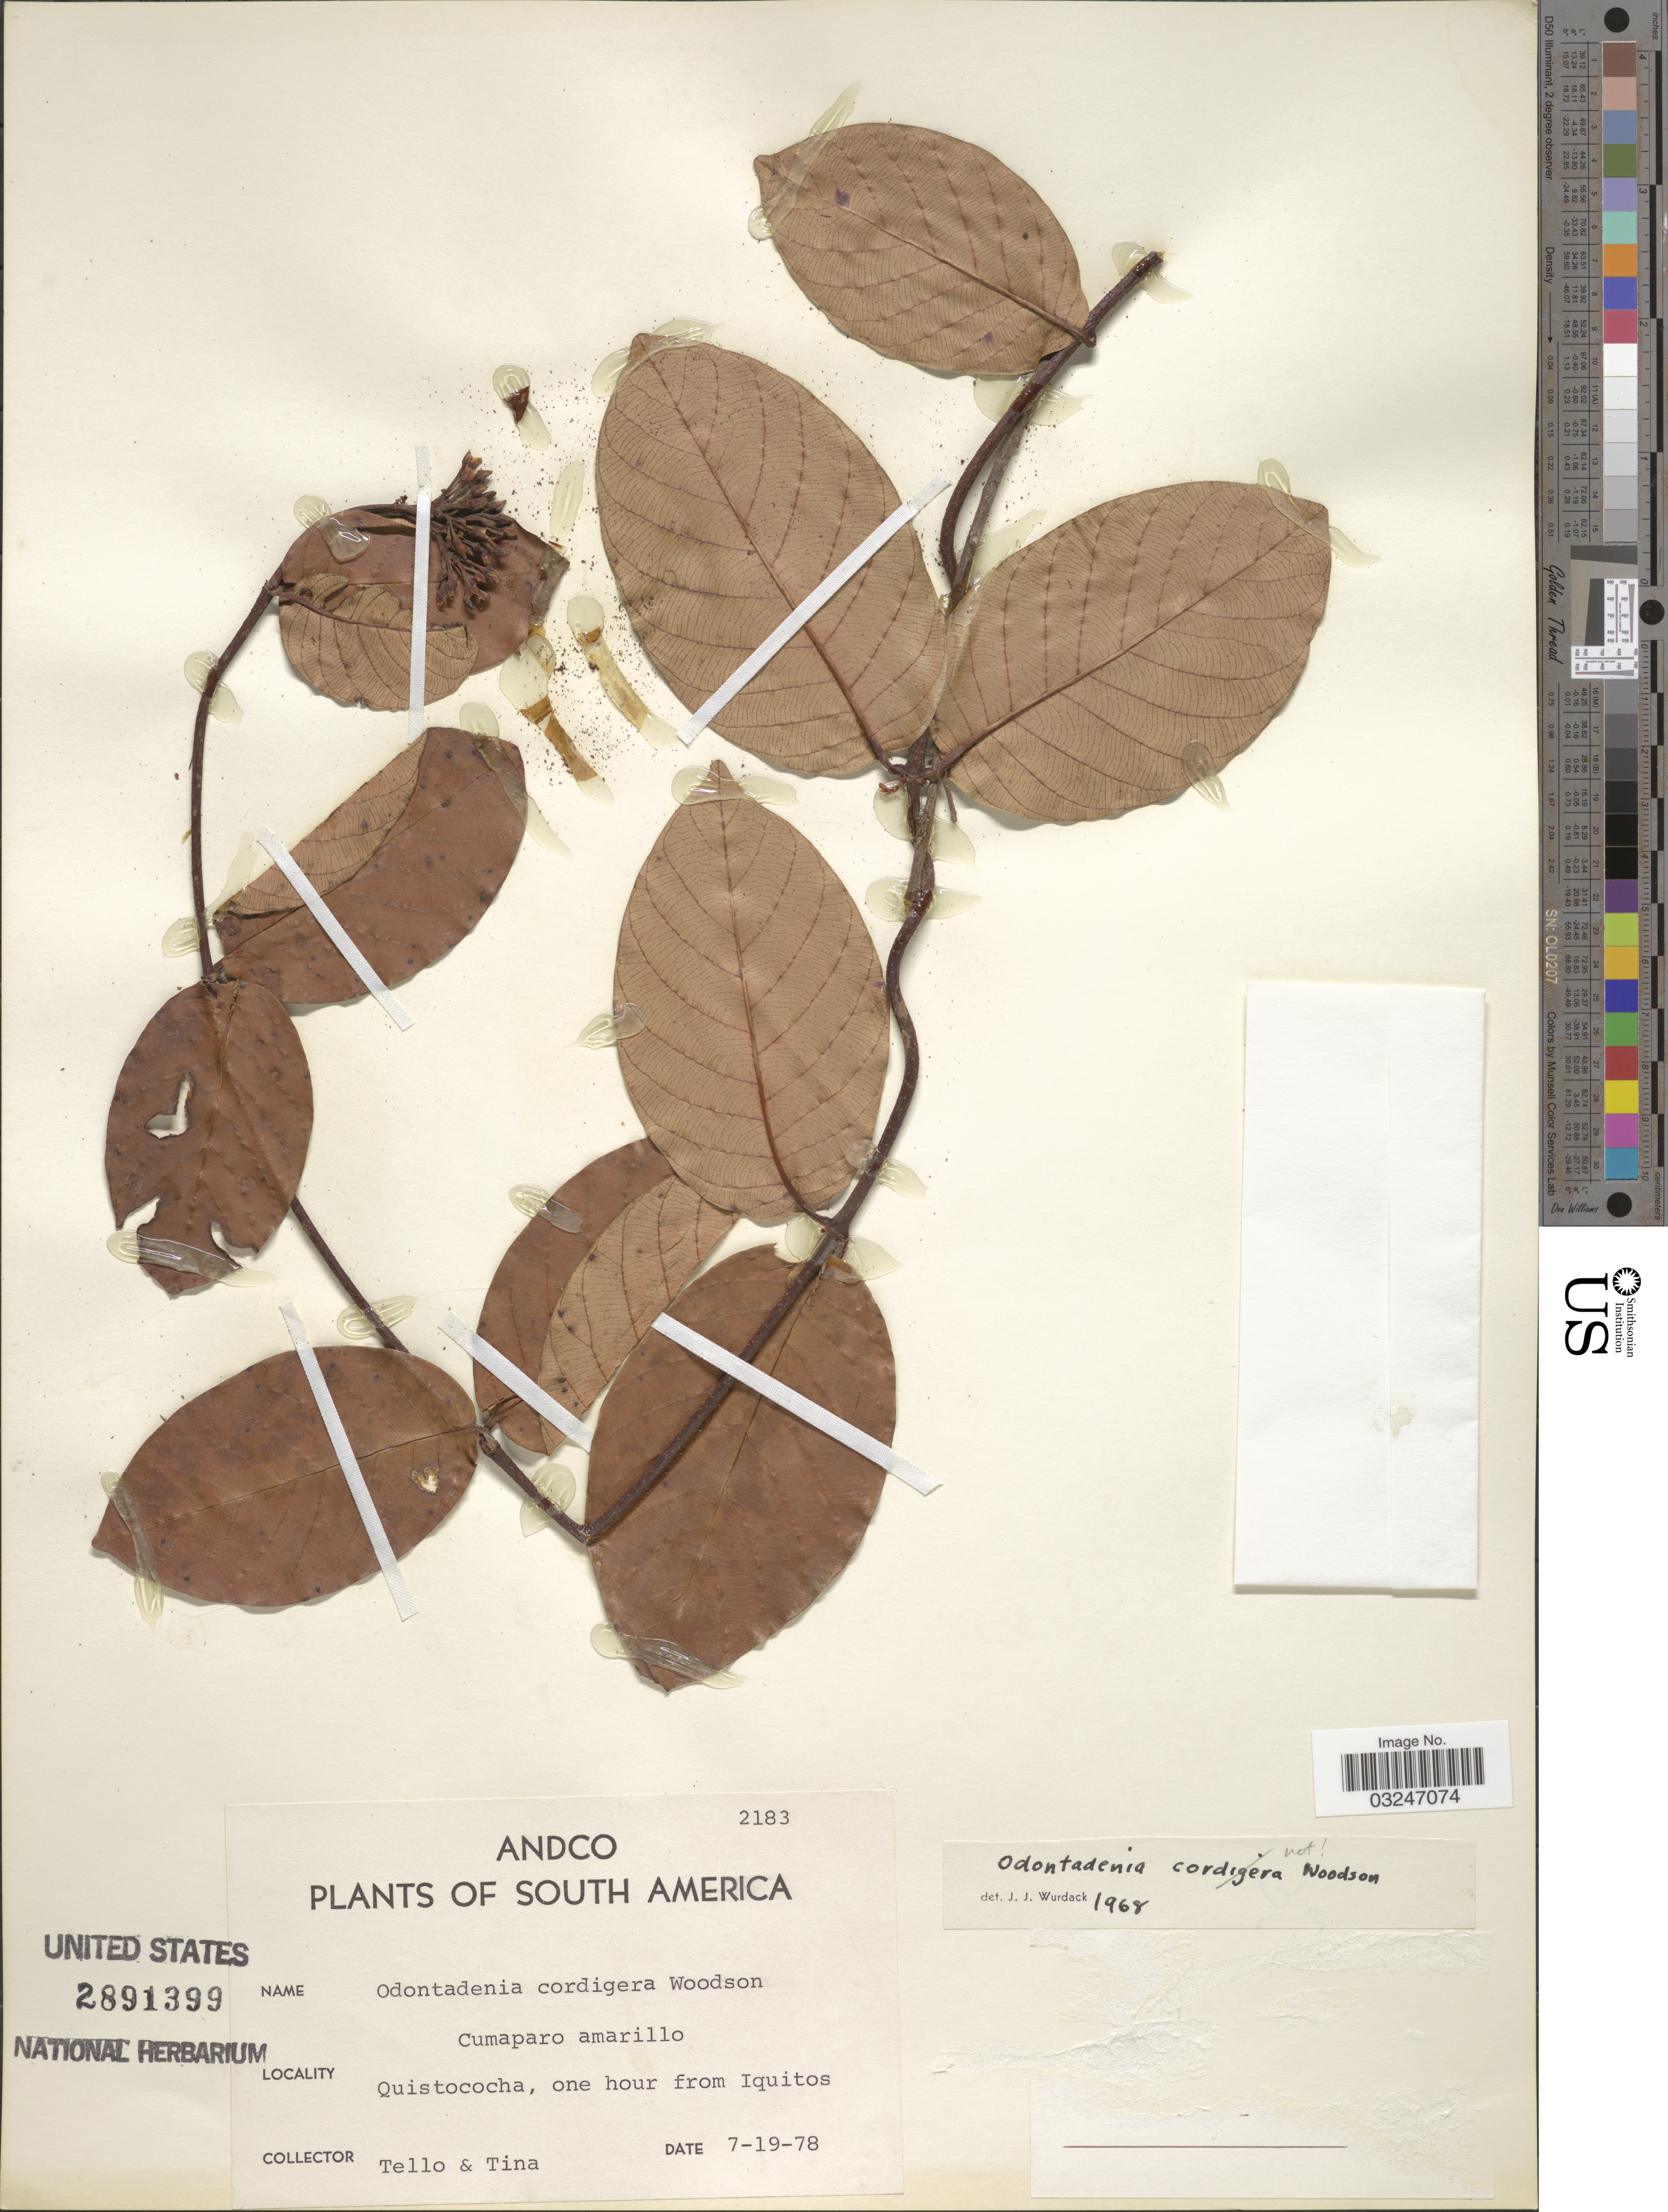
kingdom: Plantae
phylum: Tracheophyta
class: Magnoliopsida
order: Gentianales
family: Apocynaceae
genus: Odontadenia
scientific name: Odontadenia sp.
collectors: -. Tello & -. Tina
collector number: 2183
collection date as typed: Transcribed d/m/y: 19/7/78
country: Peru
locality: Quistococha, one hour from Iquitos.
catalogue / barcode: US 2891399